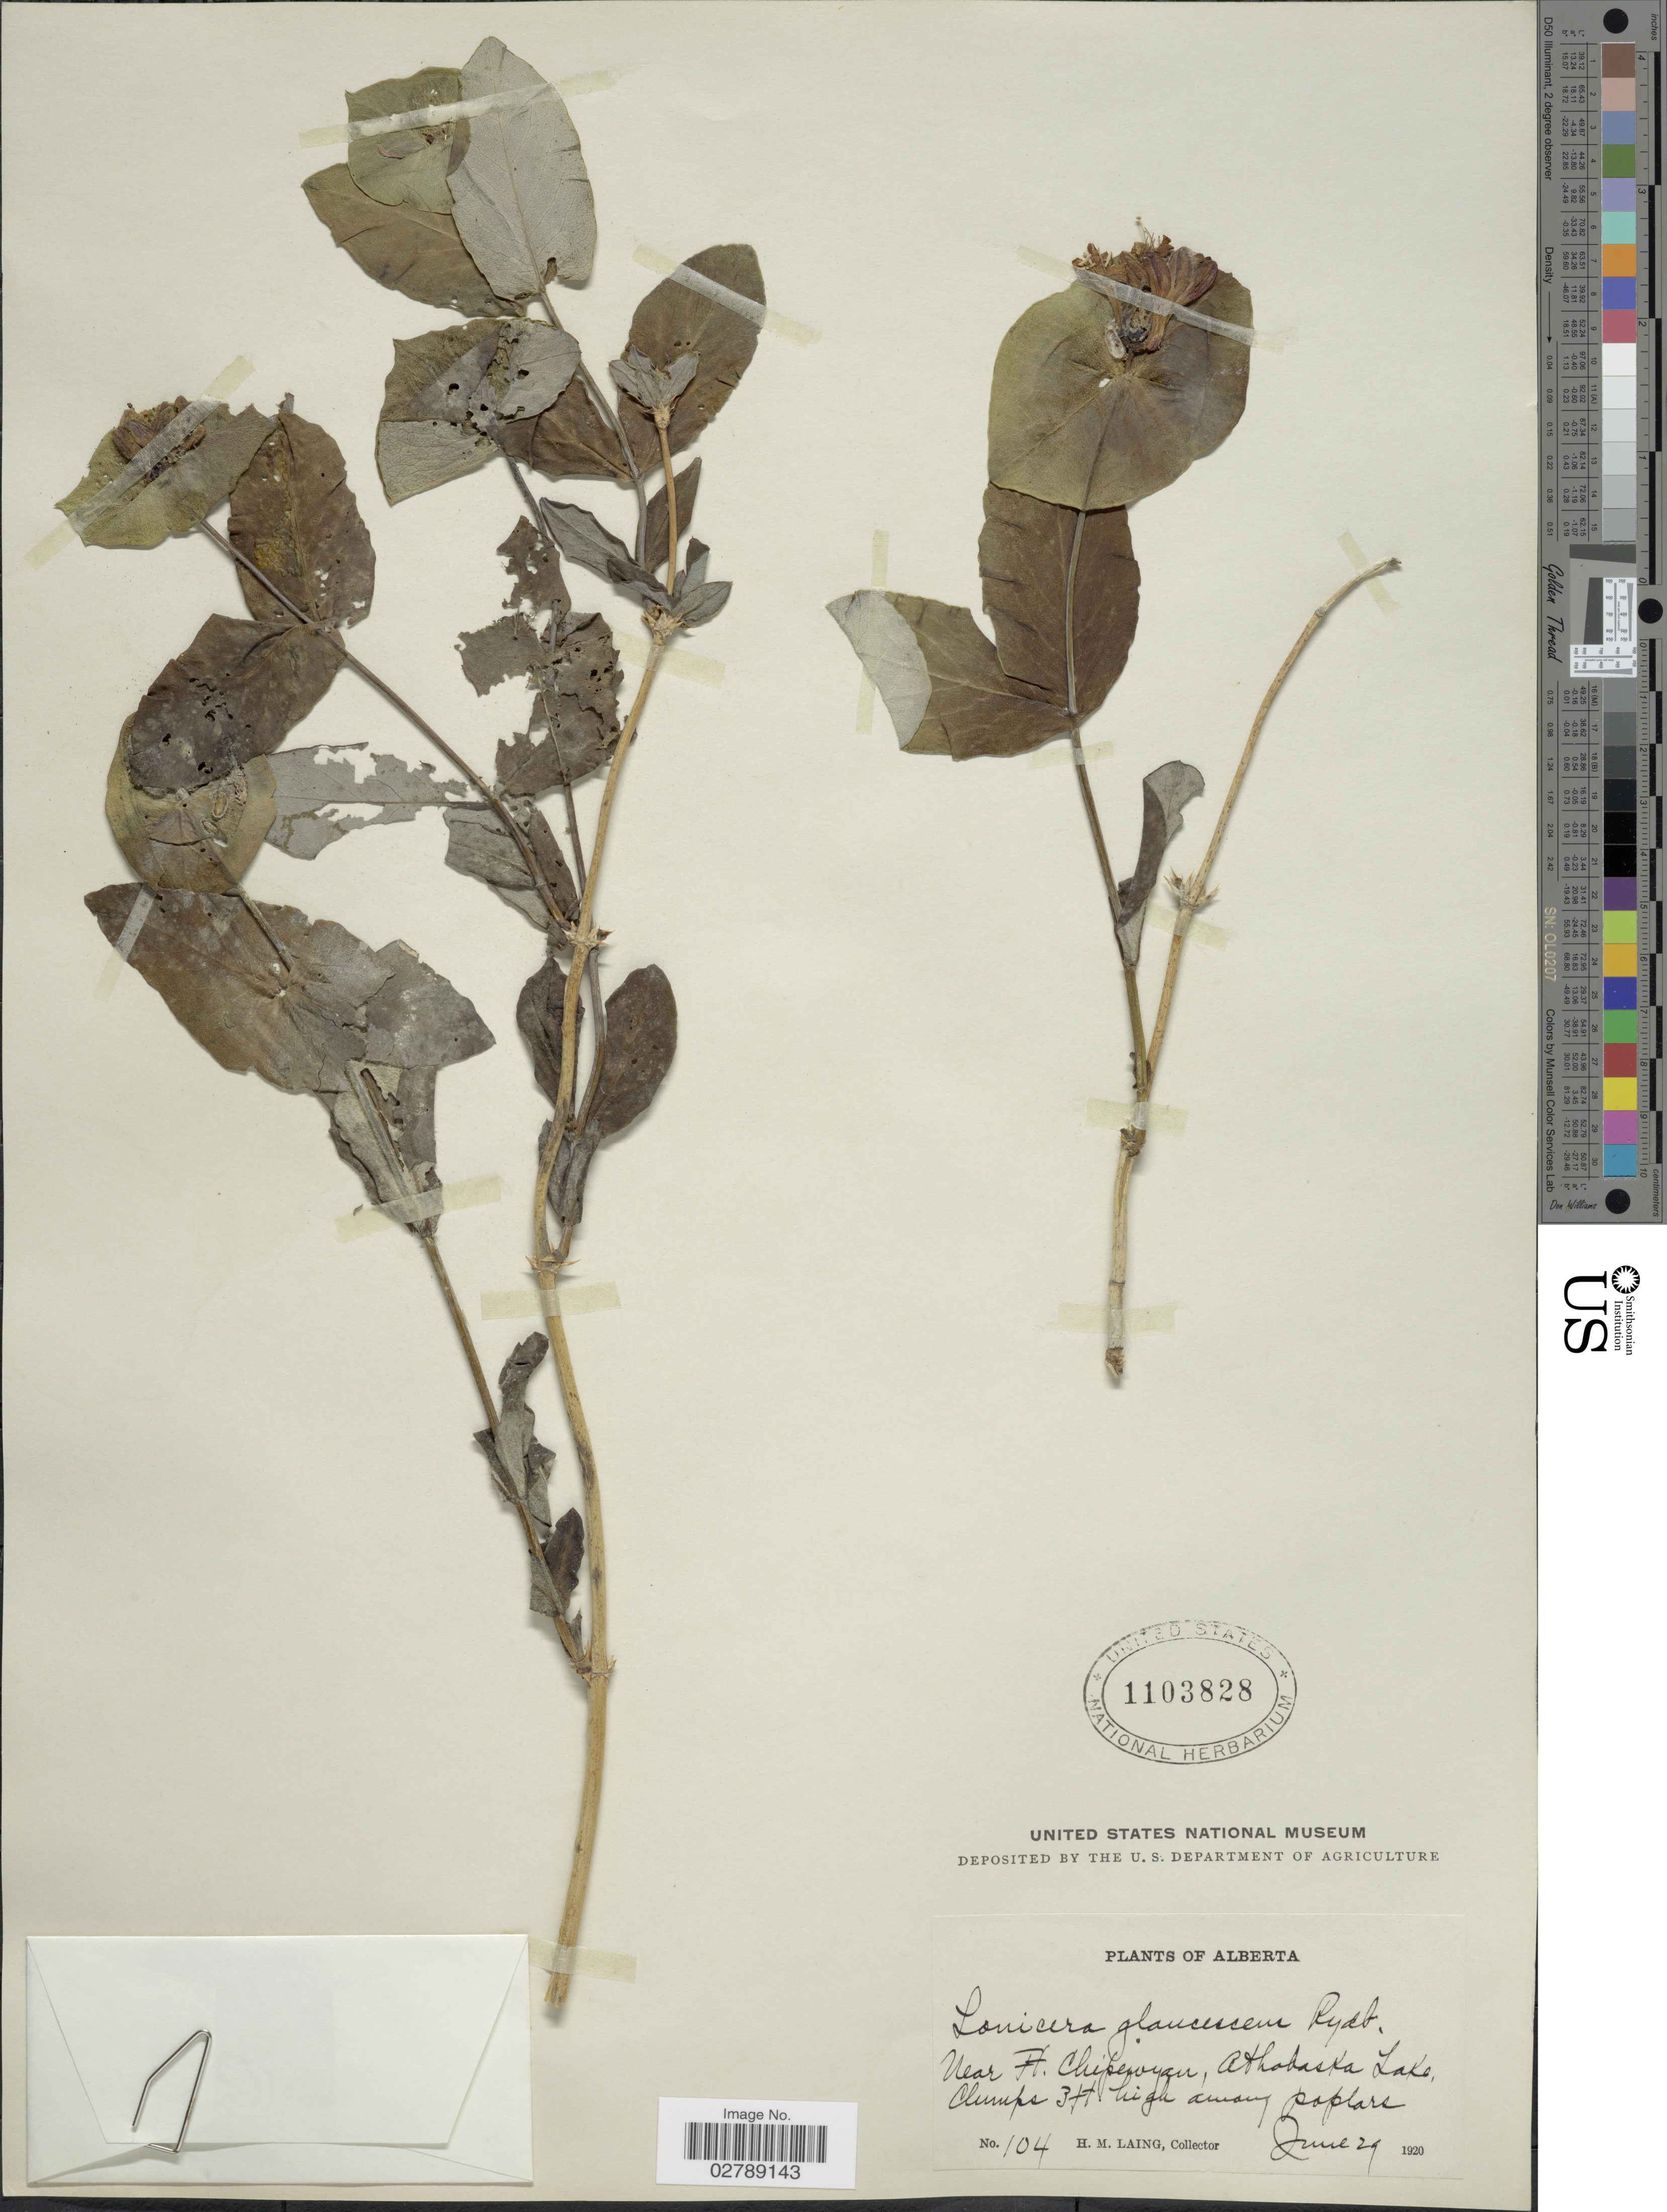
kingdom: Plantae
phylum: Tracheophyta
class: Magnoliopsida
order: Dipsacales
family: Caprifoliaceae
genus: Lonicera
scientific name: Lonicera dioica var. glaucescens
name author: (Rydb.) Butters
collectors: H. Laing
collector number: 104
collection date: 1920-06-29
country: Canada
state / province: Alberta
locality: Near Ft. Chipewyan, Athabaska Lake.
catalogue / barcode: US 1103828